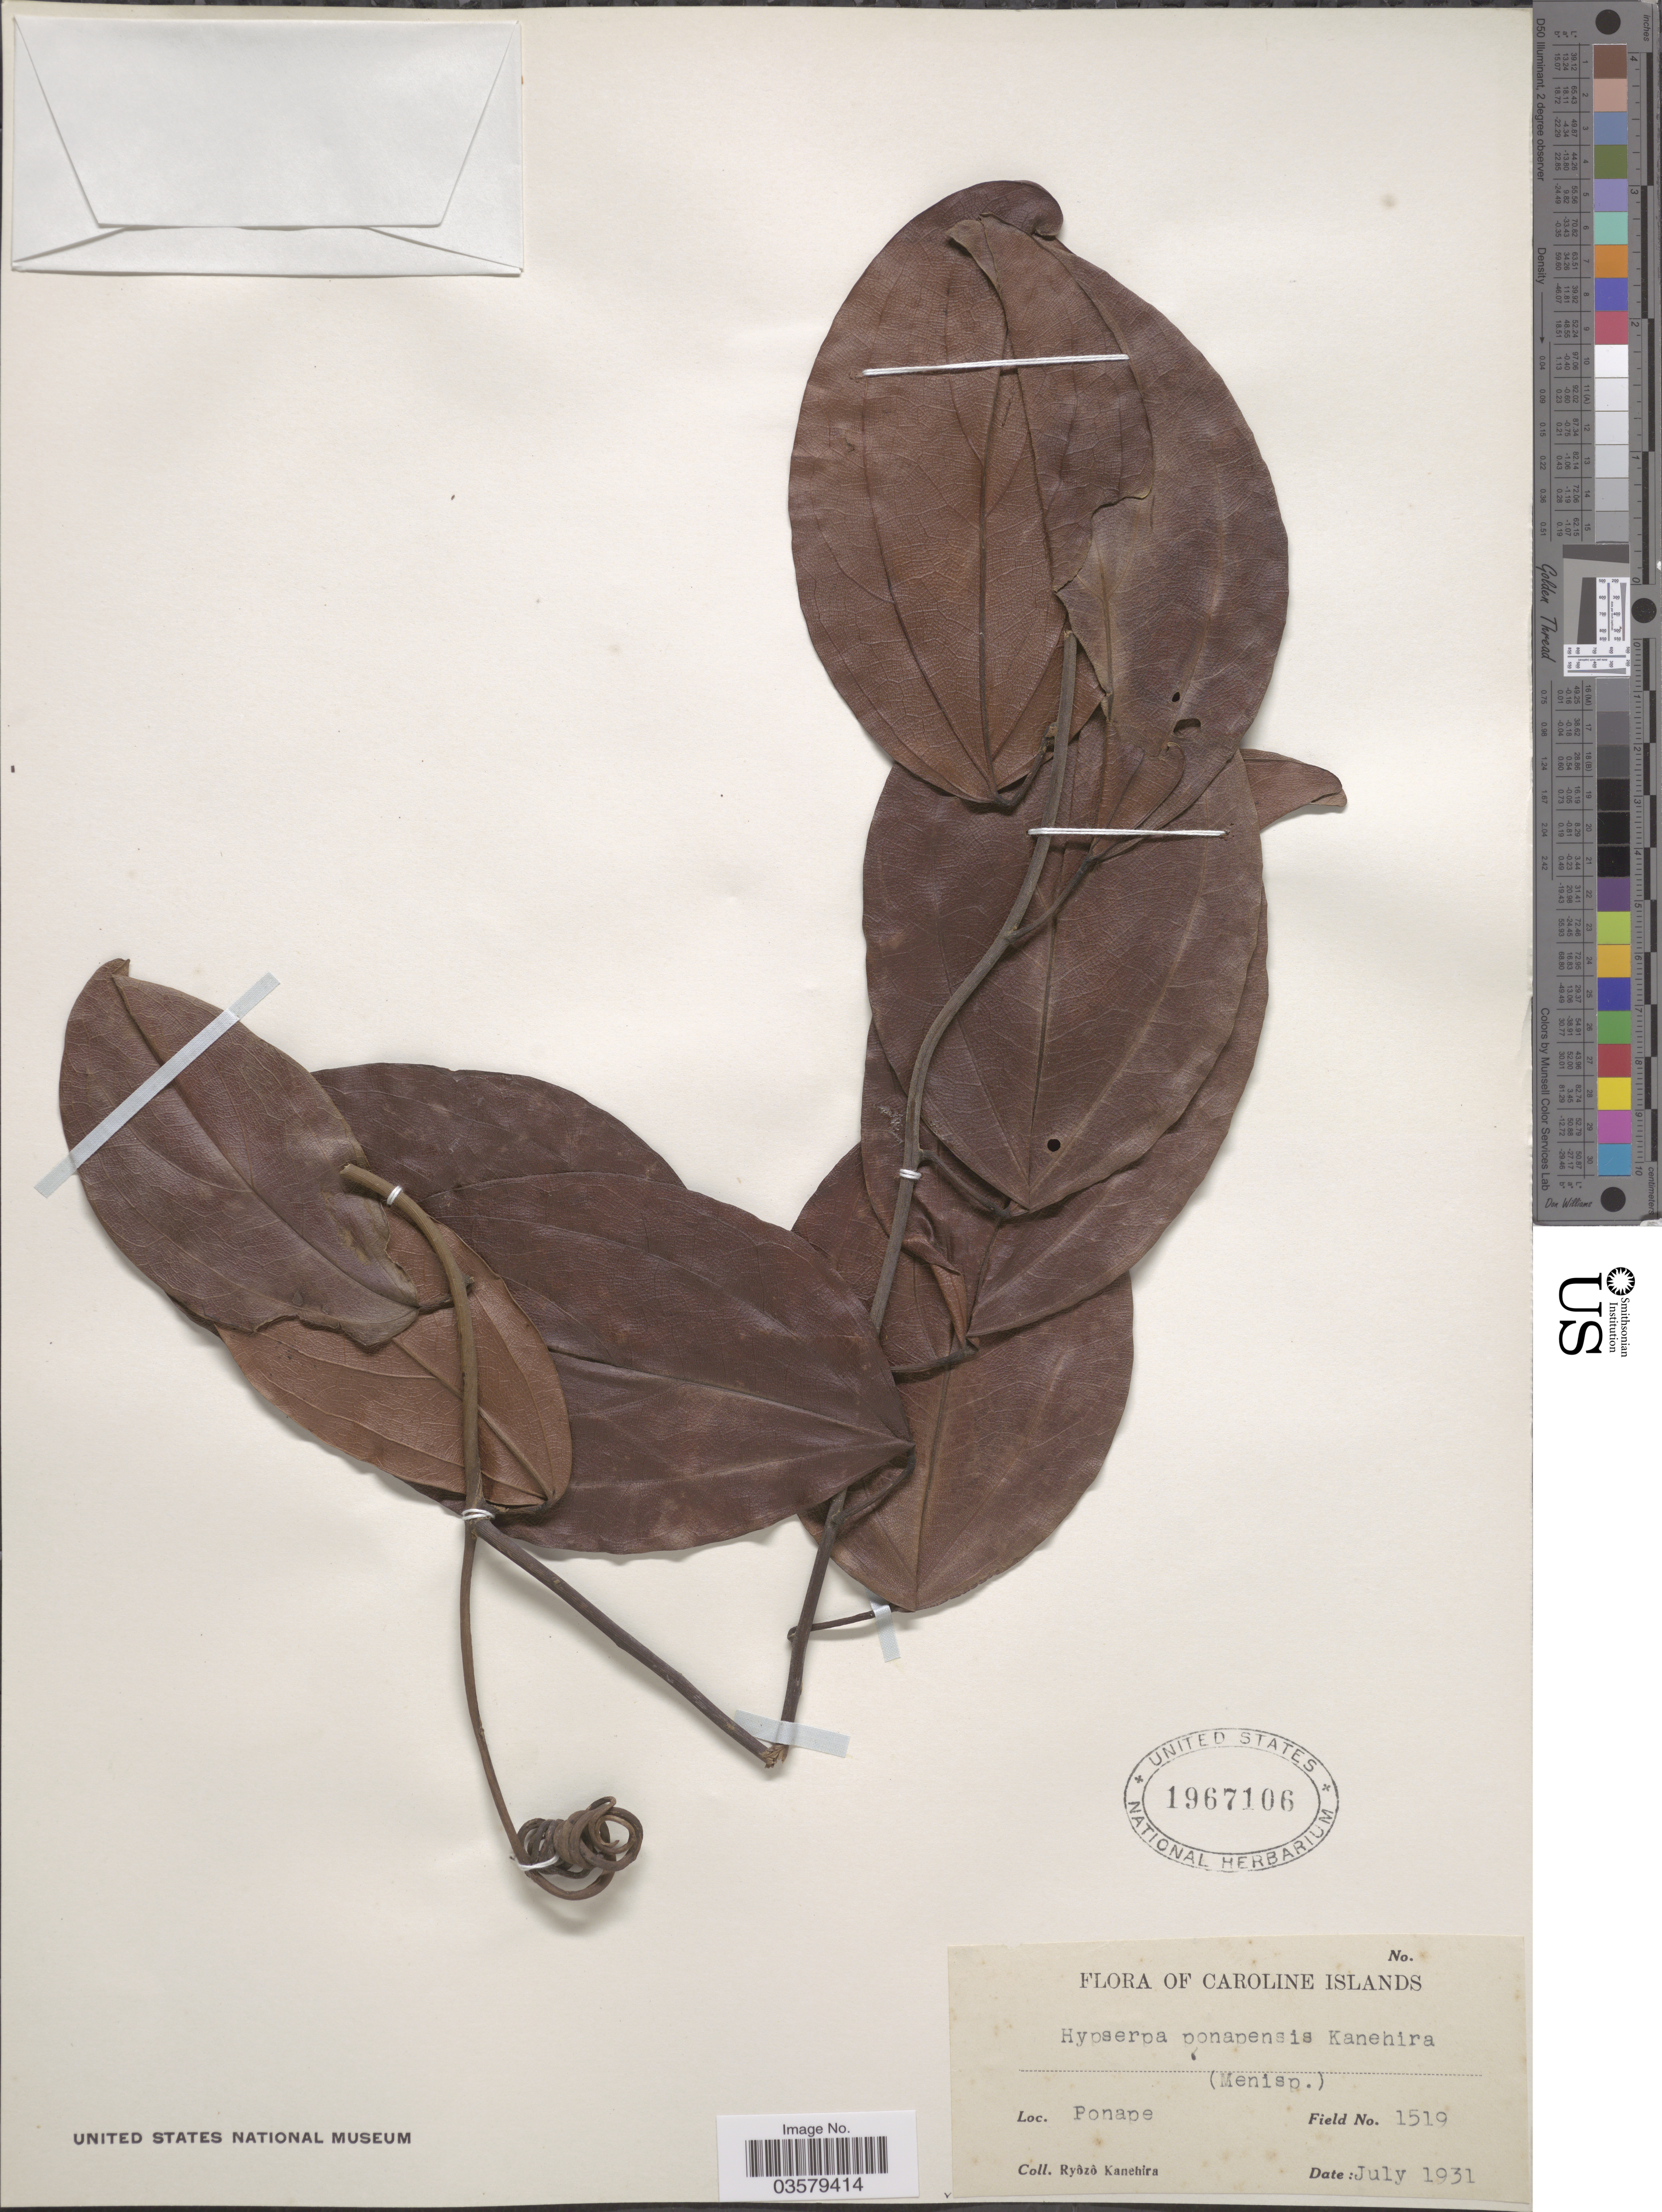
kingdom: Plantae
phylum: Tracheophyta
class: Magnoliopsida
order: Ranunculales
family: Menispermaceae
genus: Pachygone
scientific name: Pachygone ponapensis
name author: Kaneh.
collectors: R. Kanehira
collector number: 1519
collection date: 1931-07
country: Micronesia, Federated States of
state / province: Pohnpei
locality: Caroline Islands. Ponape.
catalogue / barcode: US 1967106